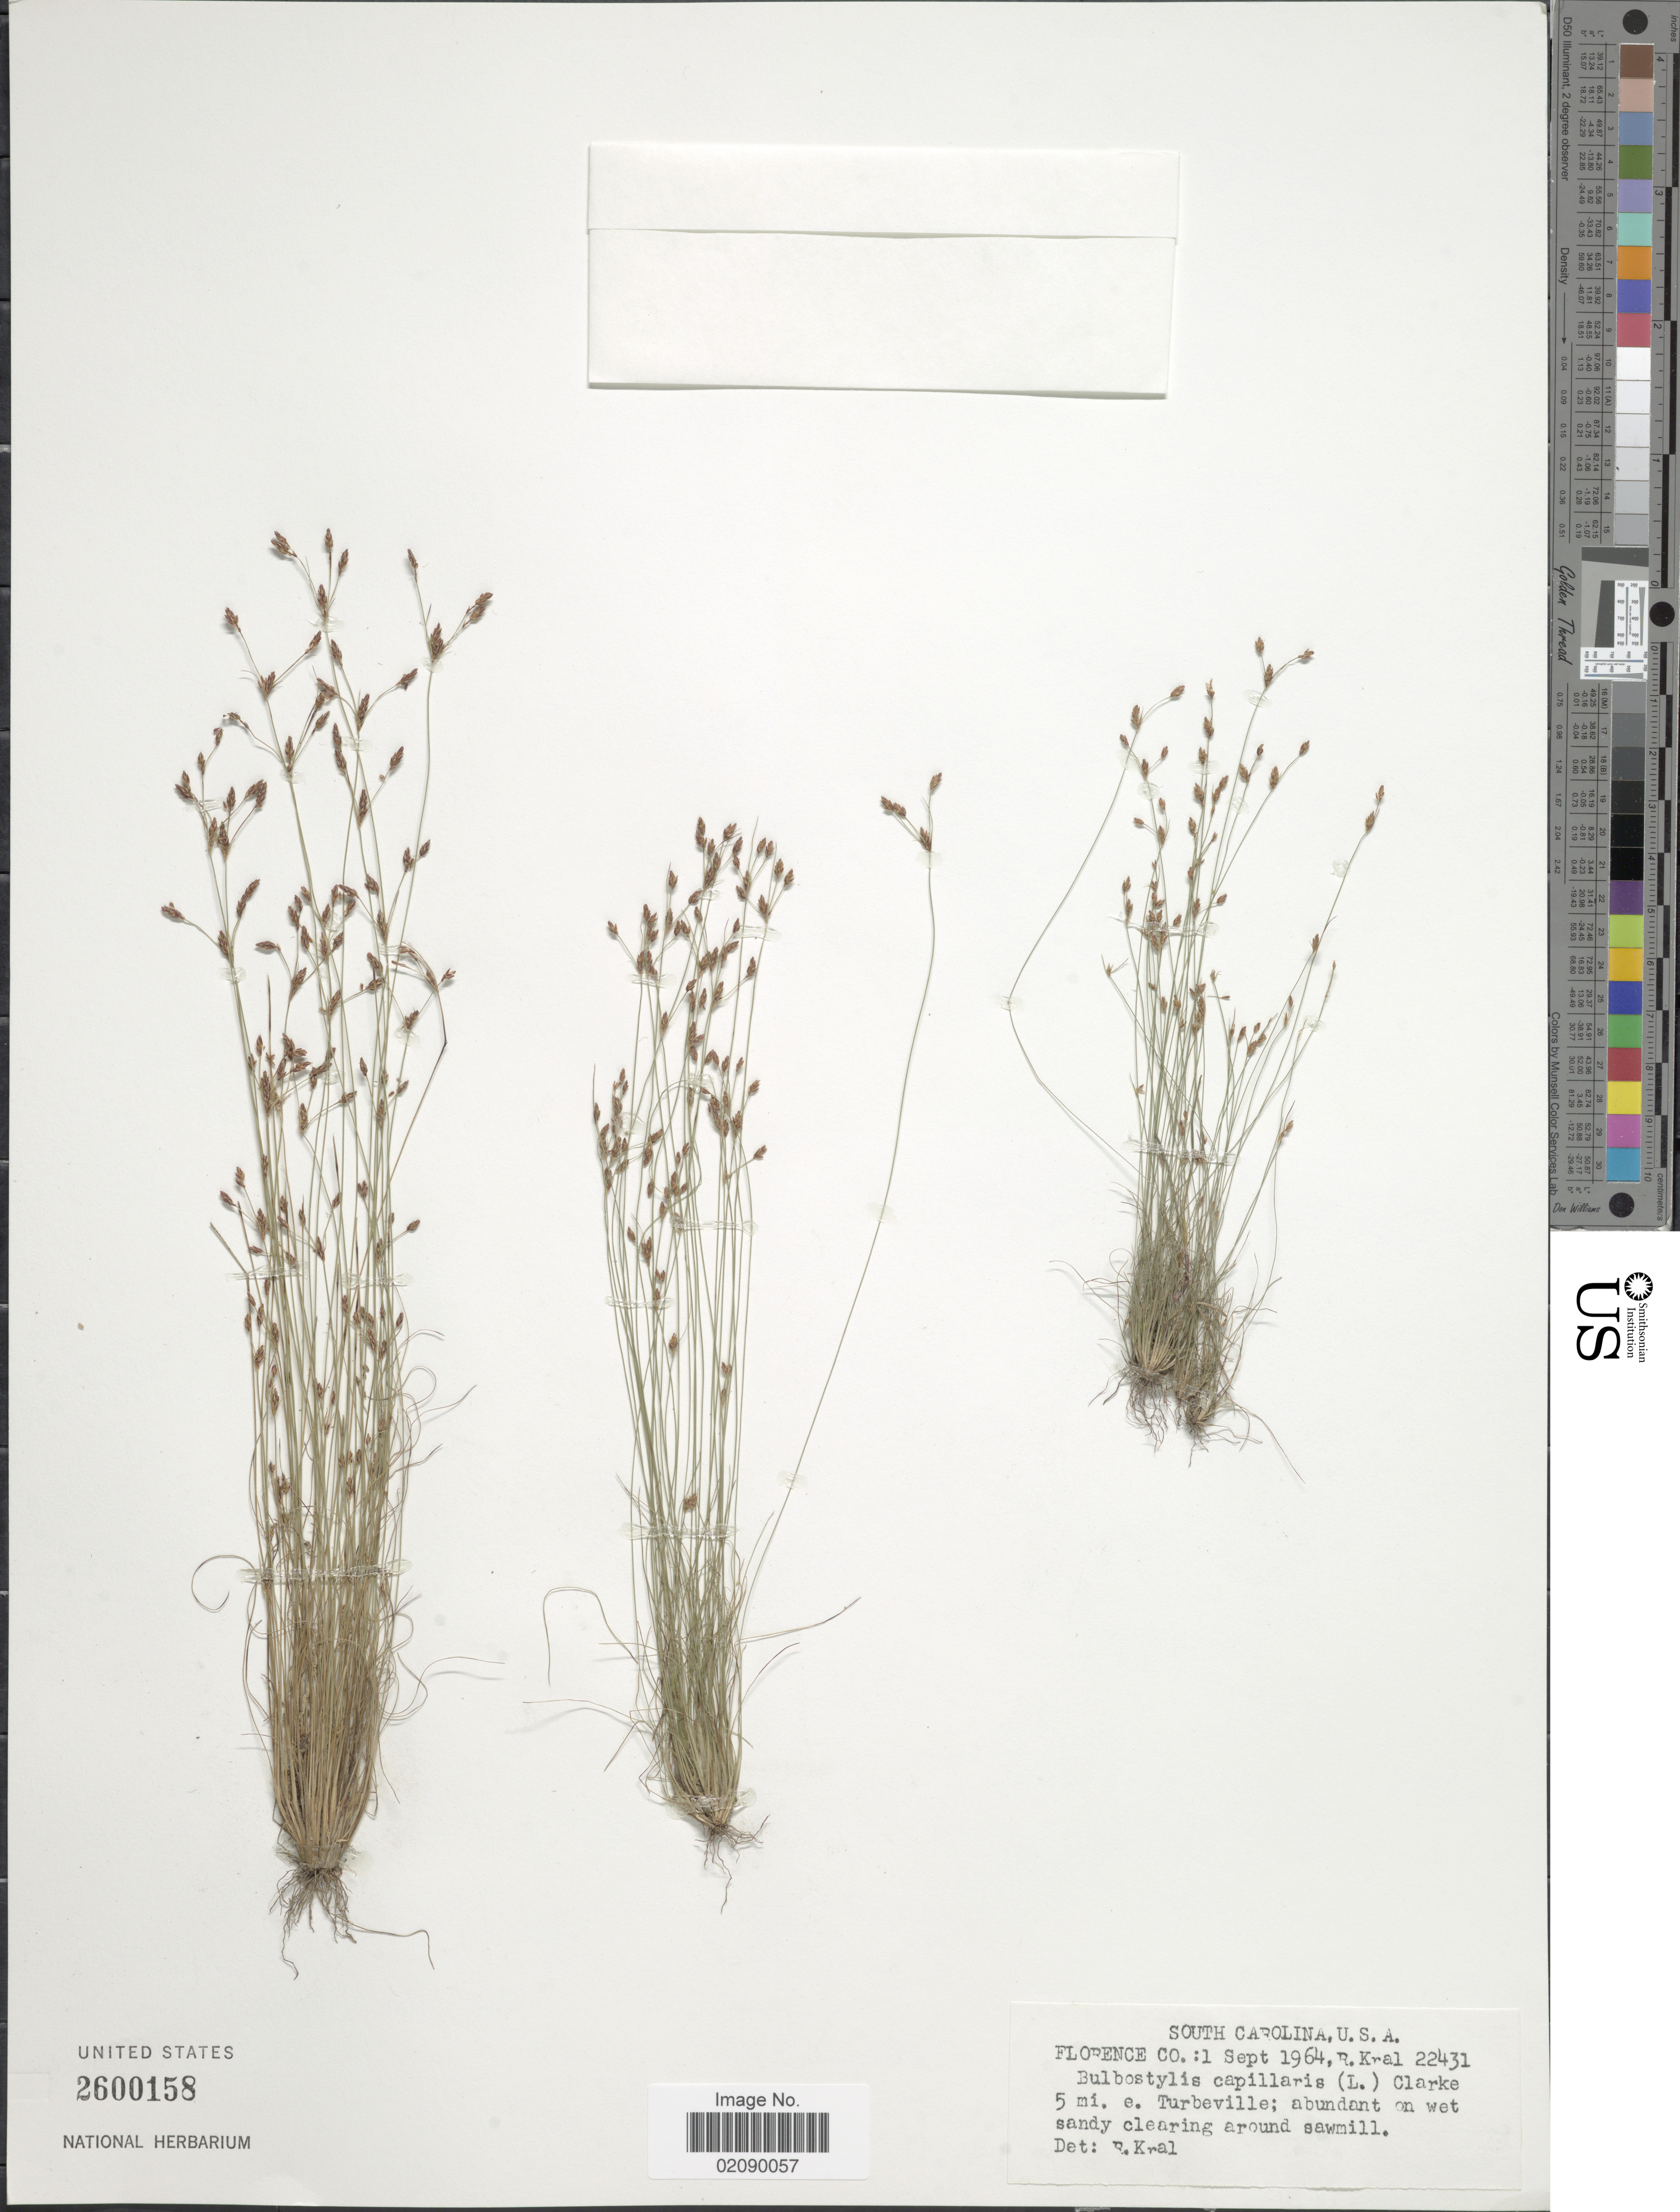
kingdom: Plantae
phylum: Tracheophyta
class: Liliopsida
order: Poales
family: Cyperaceae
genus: Bulbostylis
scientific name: Bulbostylis capillaris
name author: (L.) Kunth ex C.B. Clarke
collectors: R. Kral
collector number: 22431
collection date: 1964-09-01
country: United States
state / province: South Carolina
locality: Florence Co; 5 mi e Turbeville;abundant on wet sandy clearing sawmill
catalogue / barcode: US 2600158